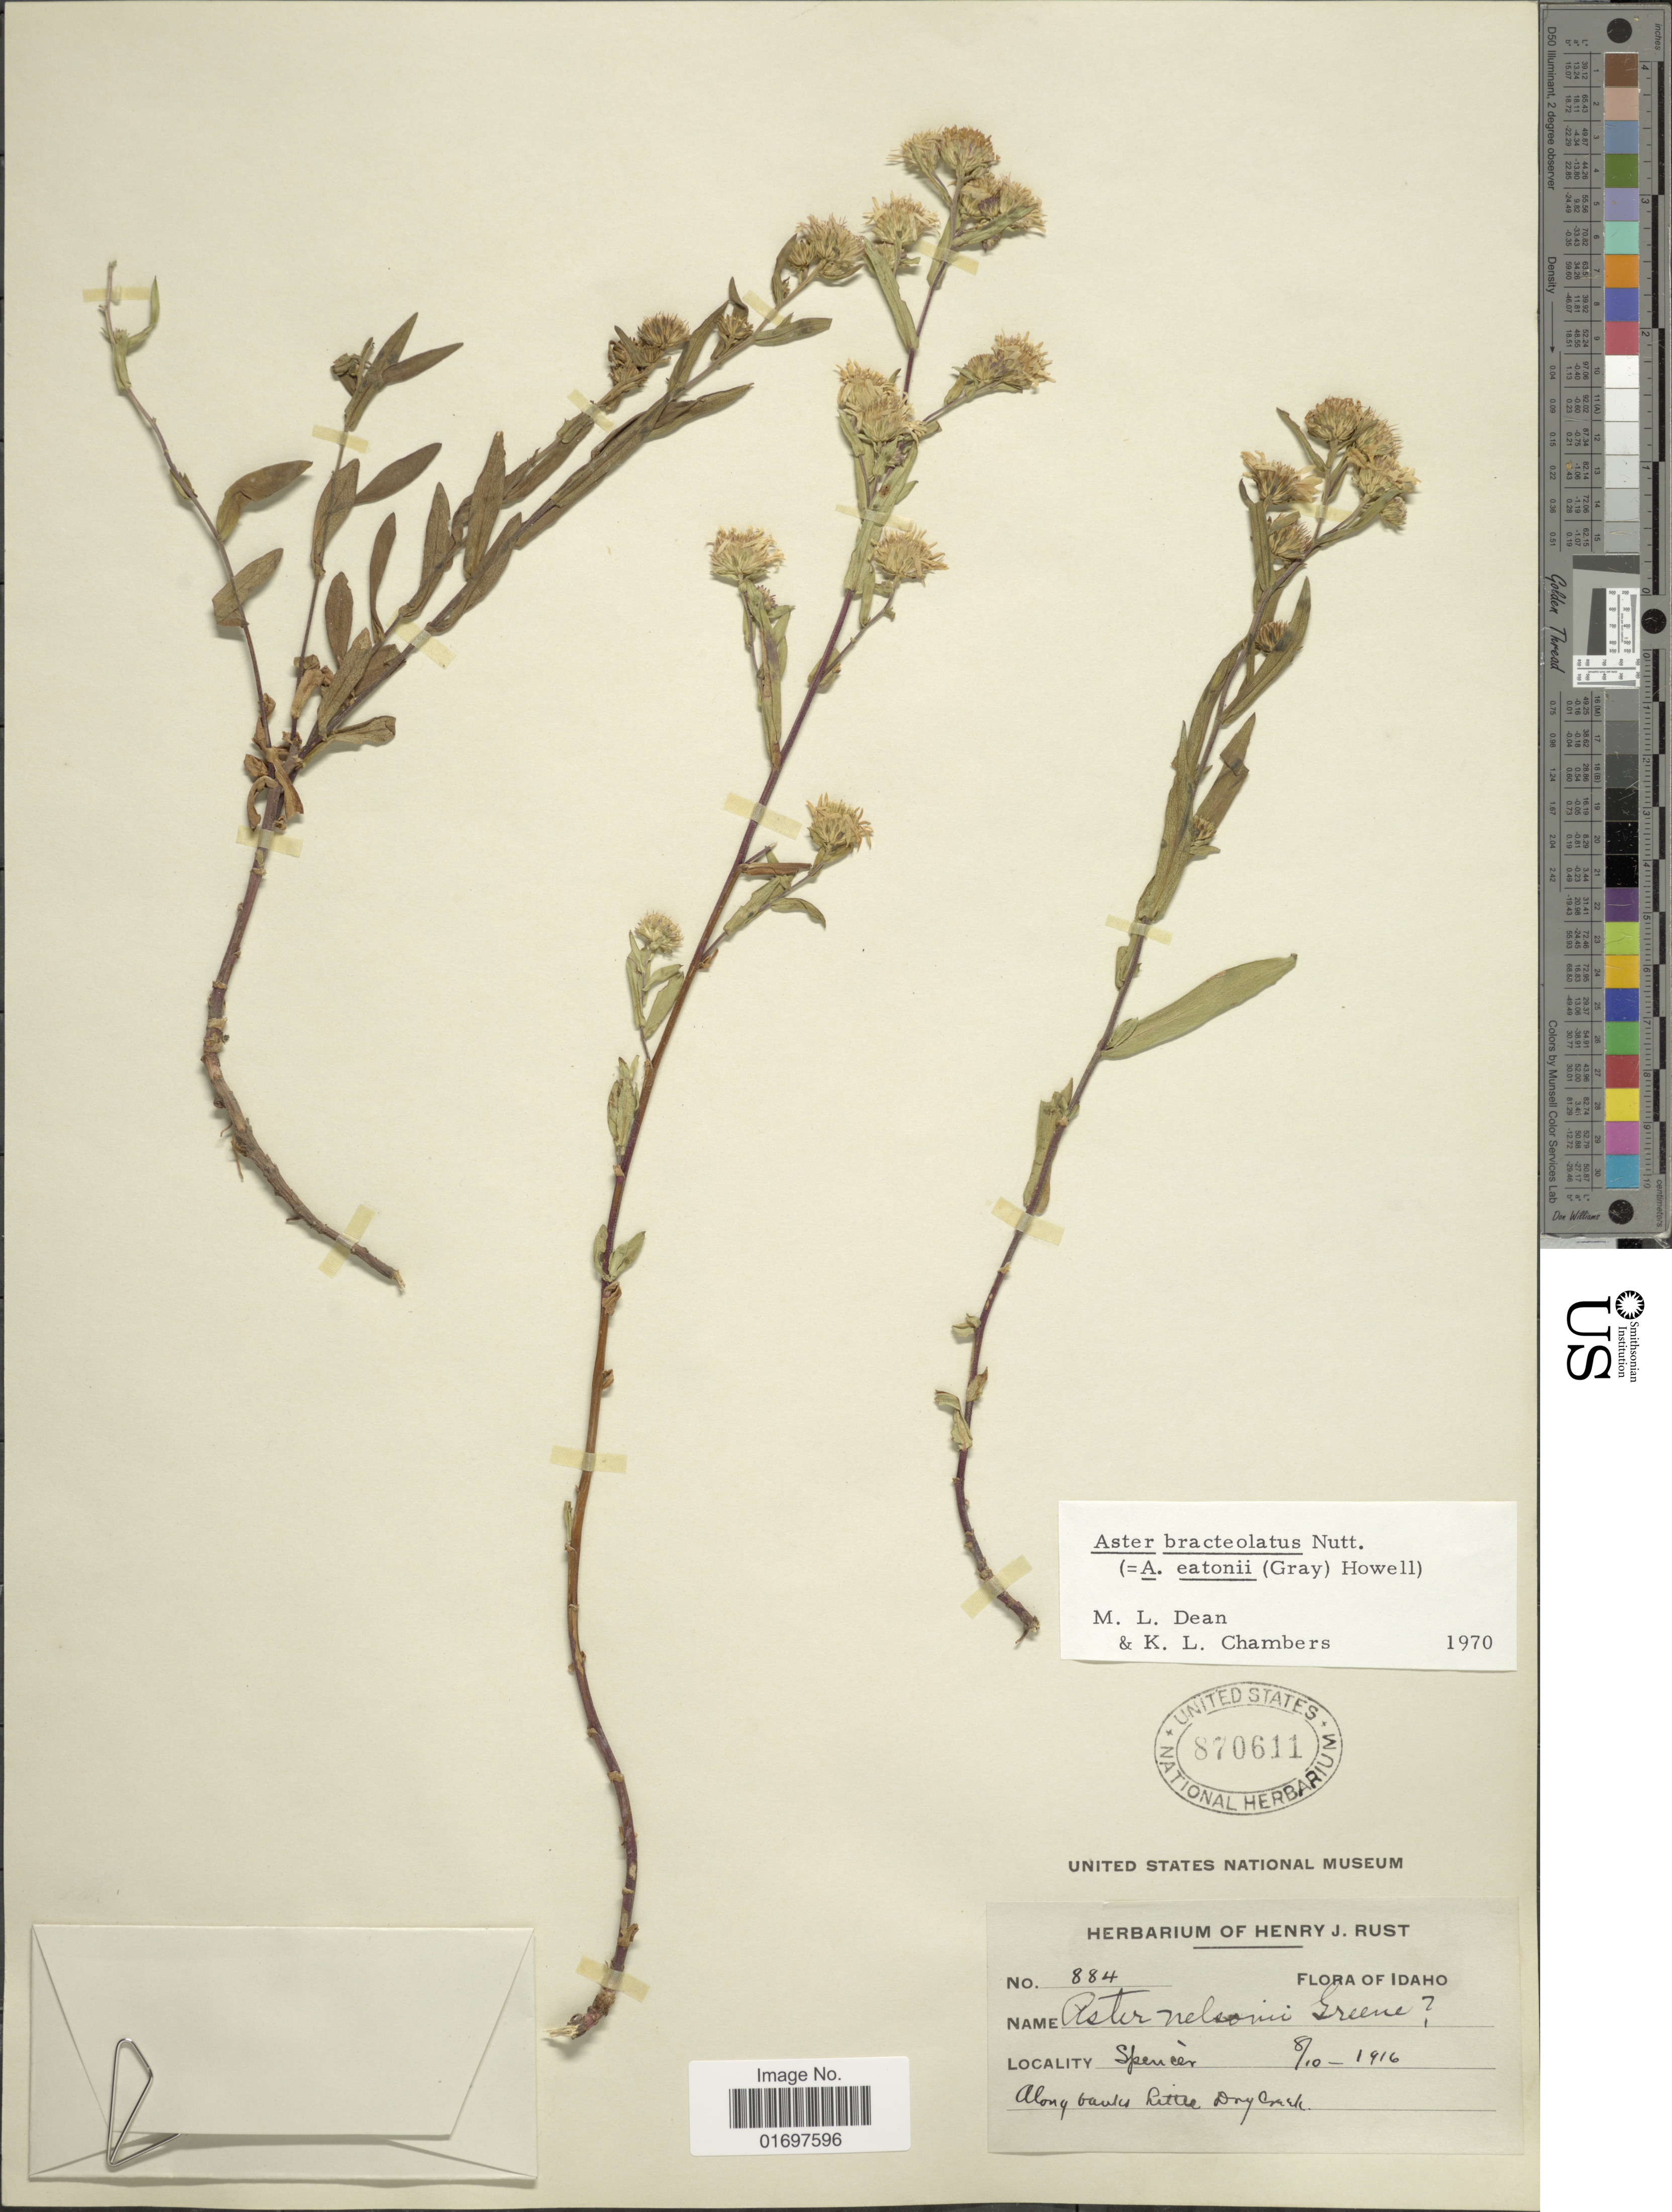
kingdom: Plantae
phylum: Tracheophyta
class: Magnoliopsida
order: Asterales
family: Asteraceae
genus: Symphyotrichum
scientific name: Symphyotrichum bracteolatum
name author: (Nutt.) G.L. Nesom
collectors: ex herb. Henry J. Rust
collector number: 884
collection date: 1916-08-10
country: United States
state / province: Idaho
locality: Idaho. Spencer. Along banks Little Dry Creek.